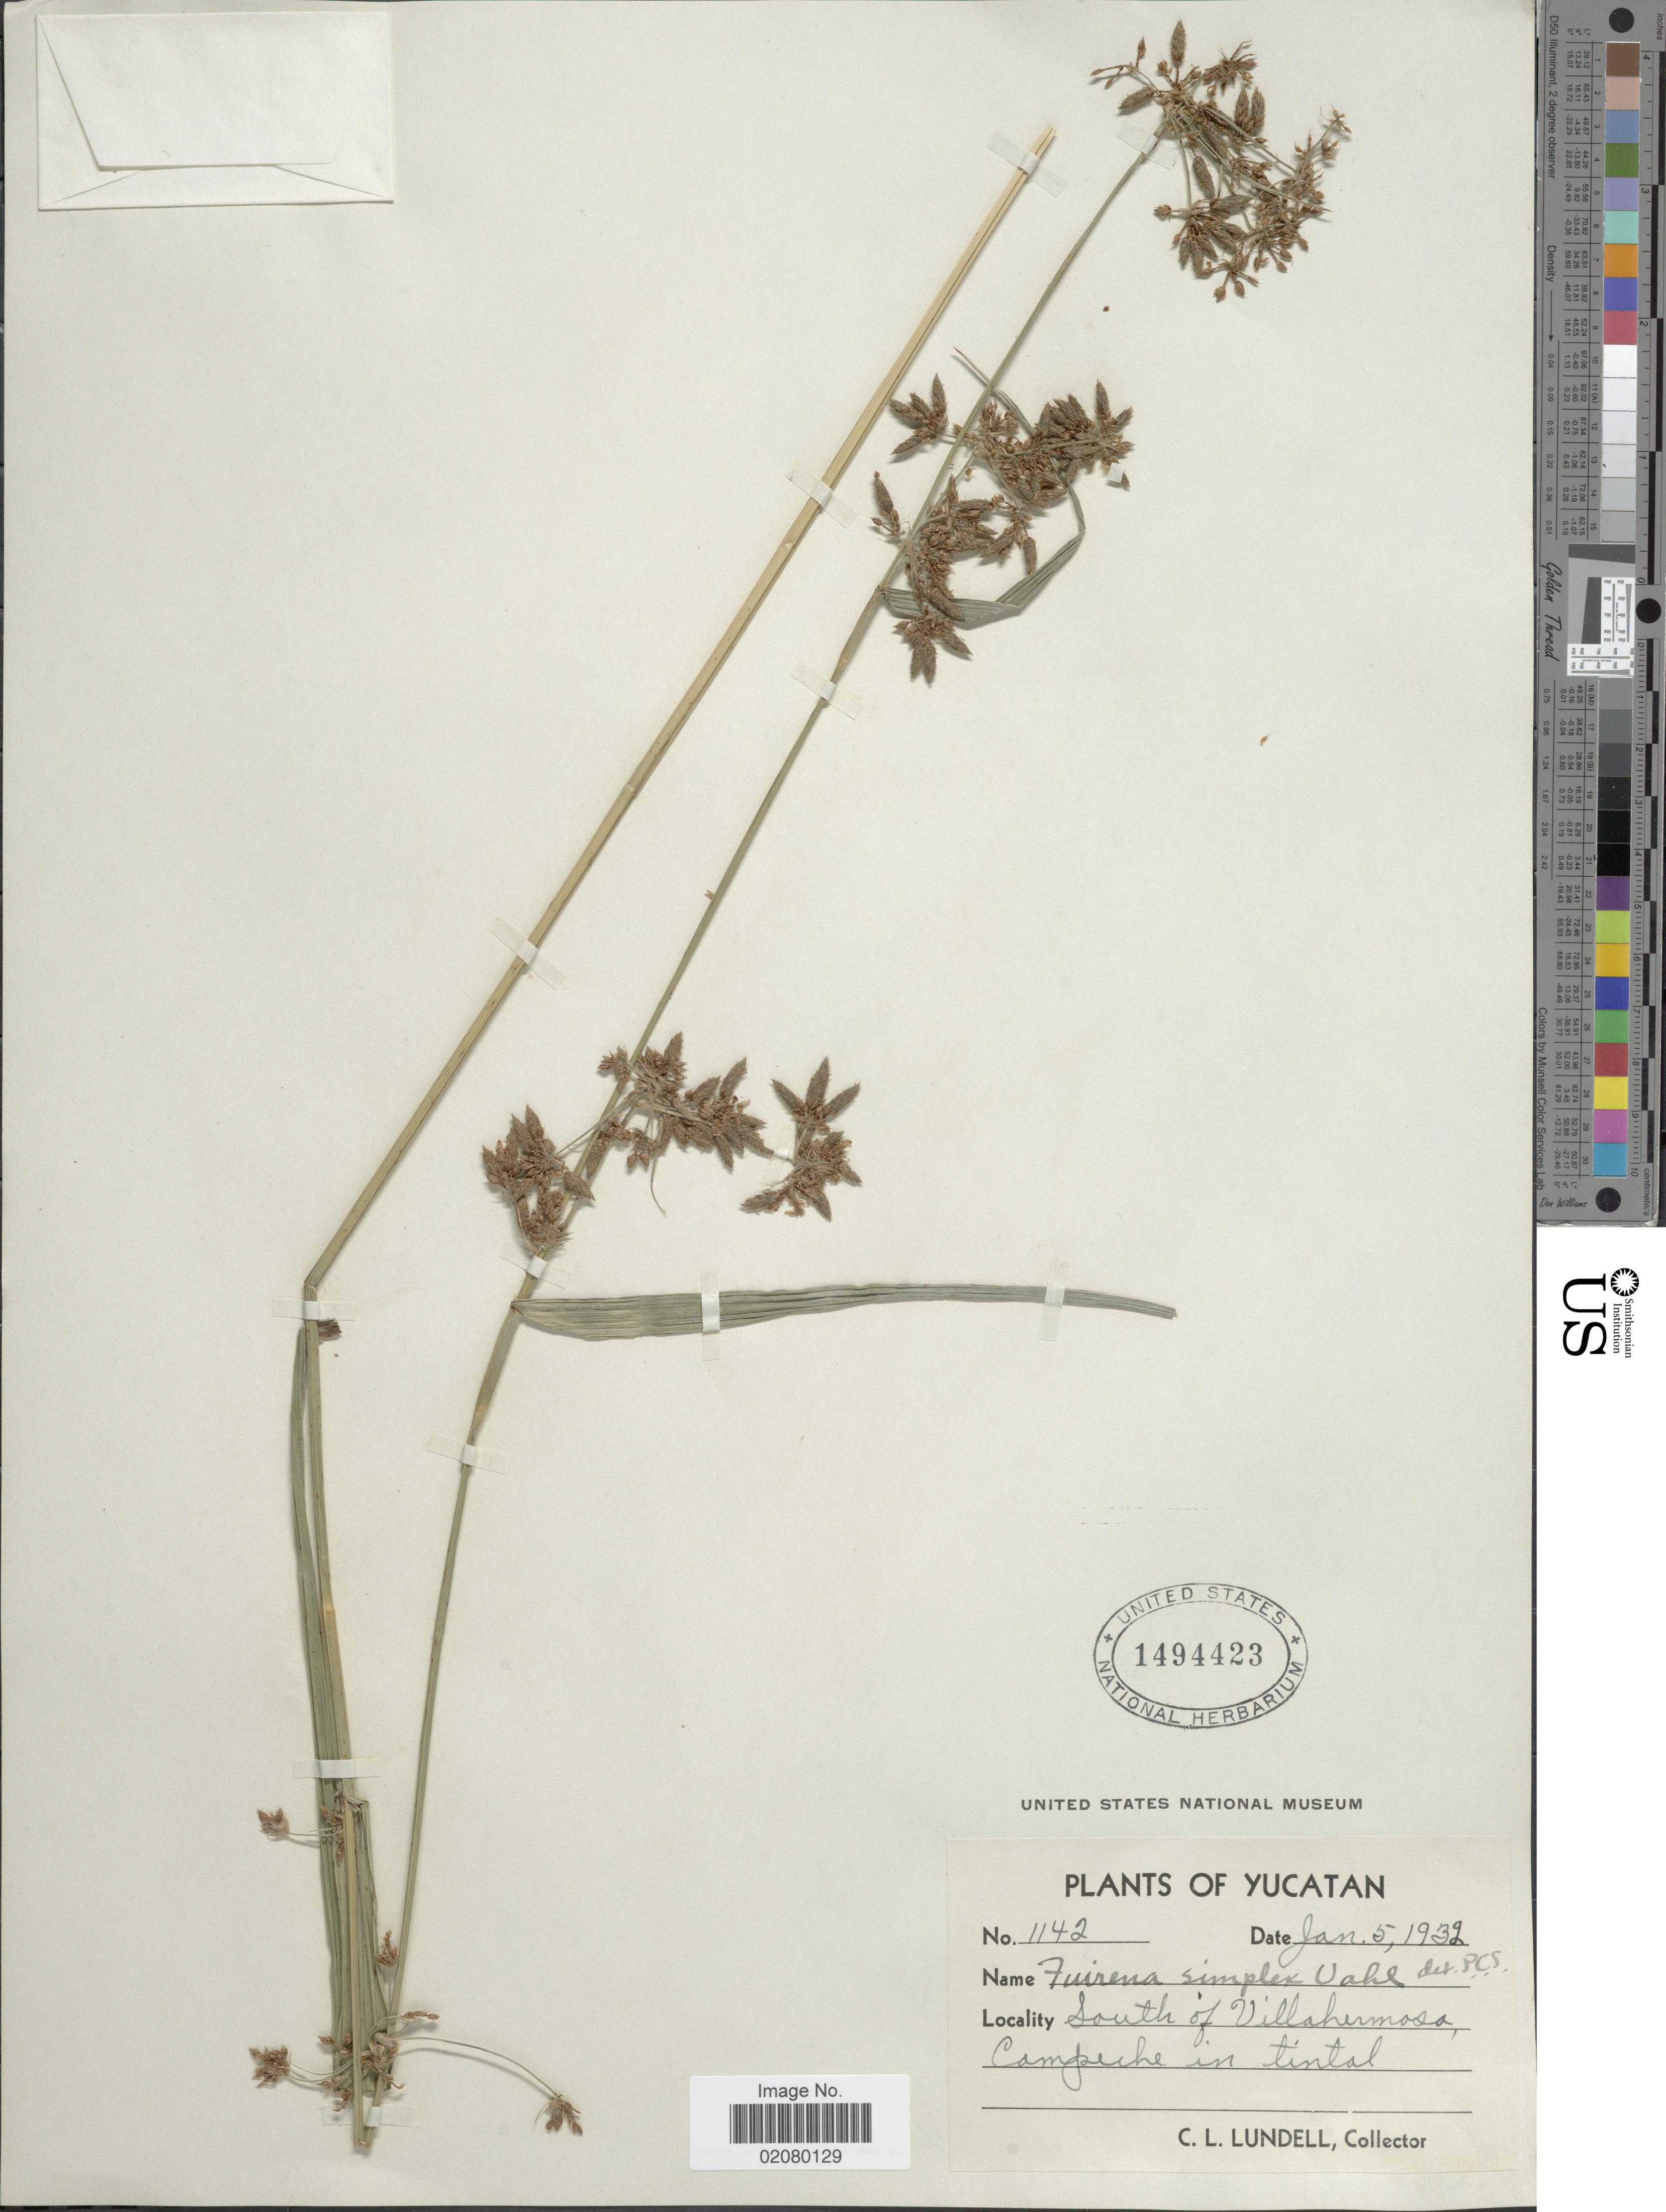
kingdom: Plantae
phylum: Tracheophyta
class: Liliopsida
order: Poales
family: Cyperaceae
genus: Fuirena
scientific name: Fuirena simplex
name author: Vahl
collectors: C. L. Lundell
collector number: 1142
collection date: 1932-01-05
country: Mexico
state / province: Campeche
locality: Yucatan. South of Villahermosa, Campeche in tintal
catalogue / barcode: US 1494423